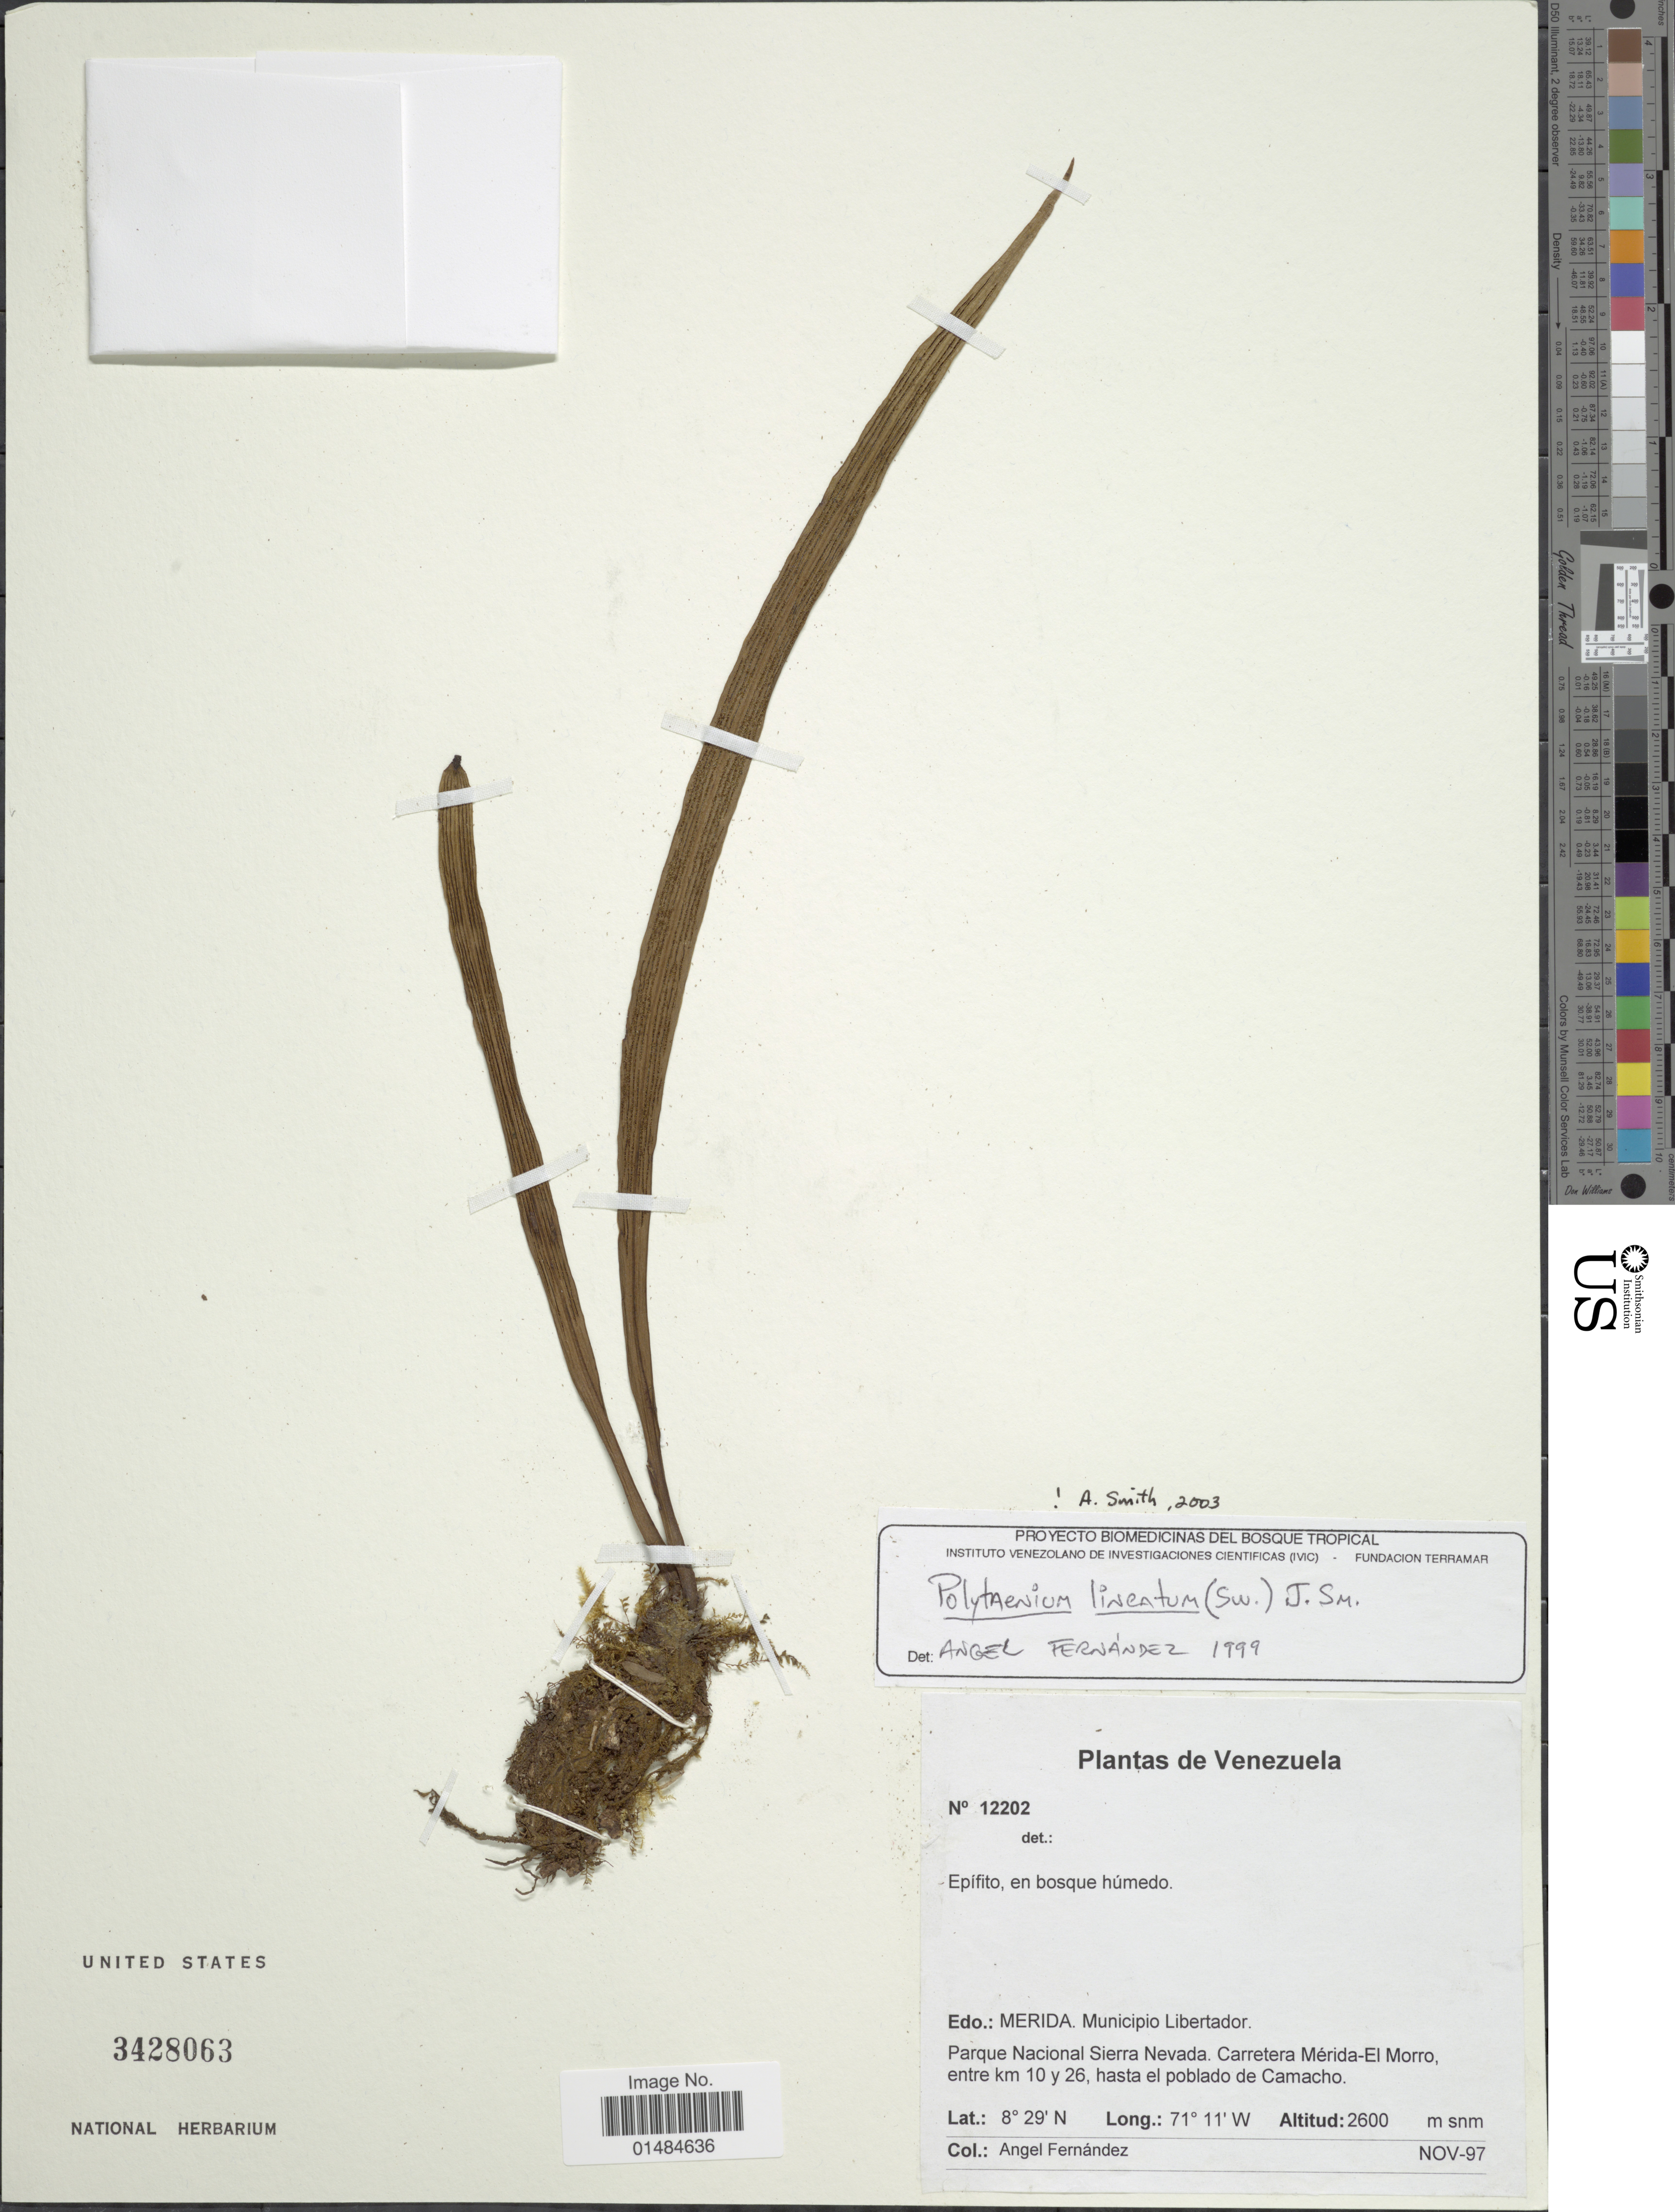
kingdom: Plantae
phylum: Tracheophyta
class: Polypodiopsida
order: Polypodiales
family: Pteridaceae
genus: Polytaenium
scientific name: Polytaenium lineatum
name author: (Sw.) J. Sm.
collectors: Á. Fernández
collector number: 12202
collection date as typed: Transcribed d/m/y: /11/97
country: Venezuela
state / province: Mérida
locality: Municipio Libertador. Parque Nacional Sierra Nevada. Carretera Mérida-El Morro, entre km 10 y 26, hasta el poblado de Camacho.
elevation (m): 2600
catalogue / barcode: US 3428063